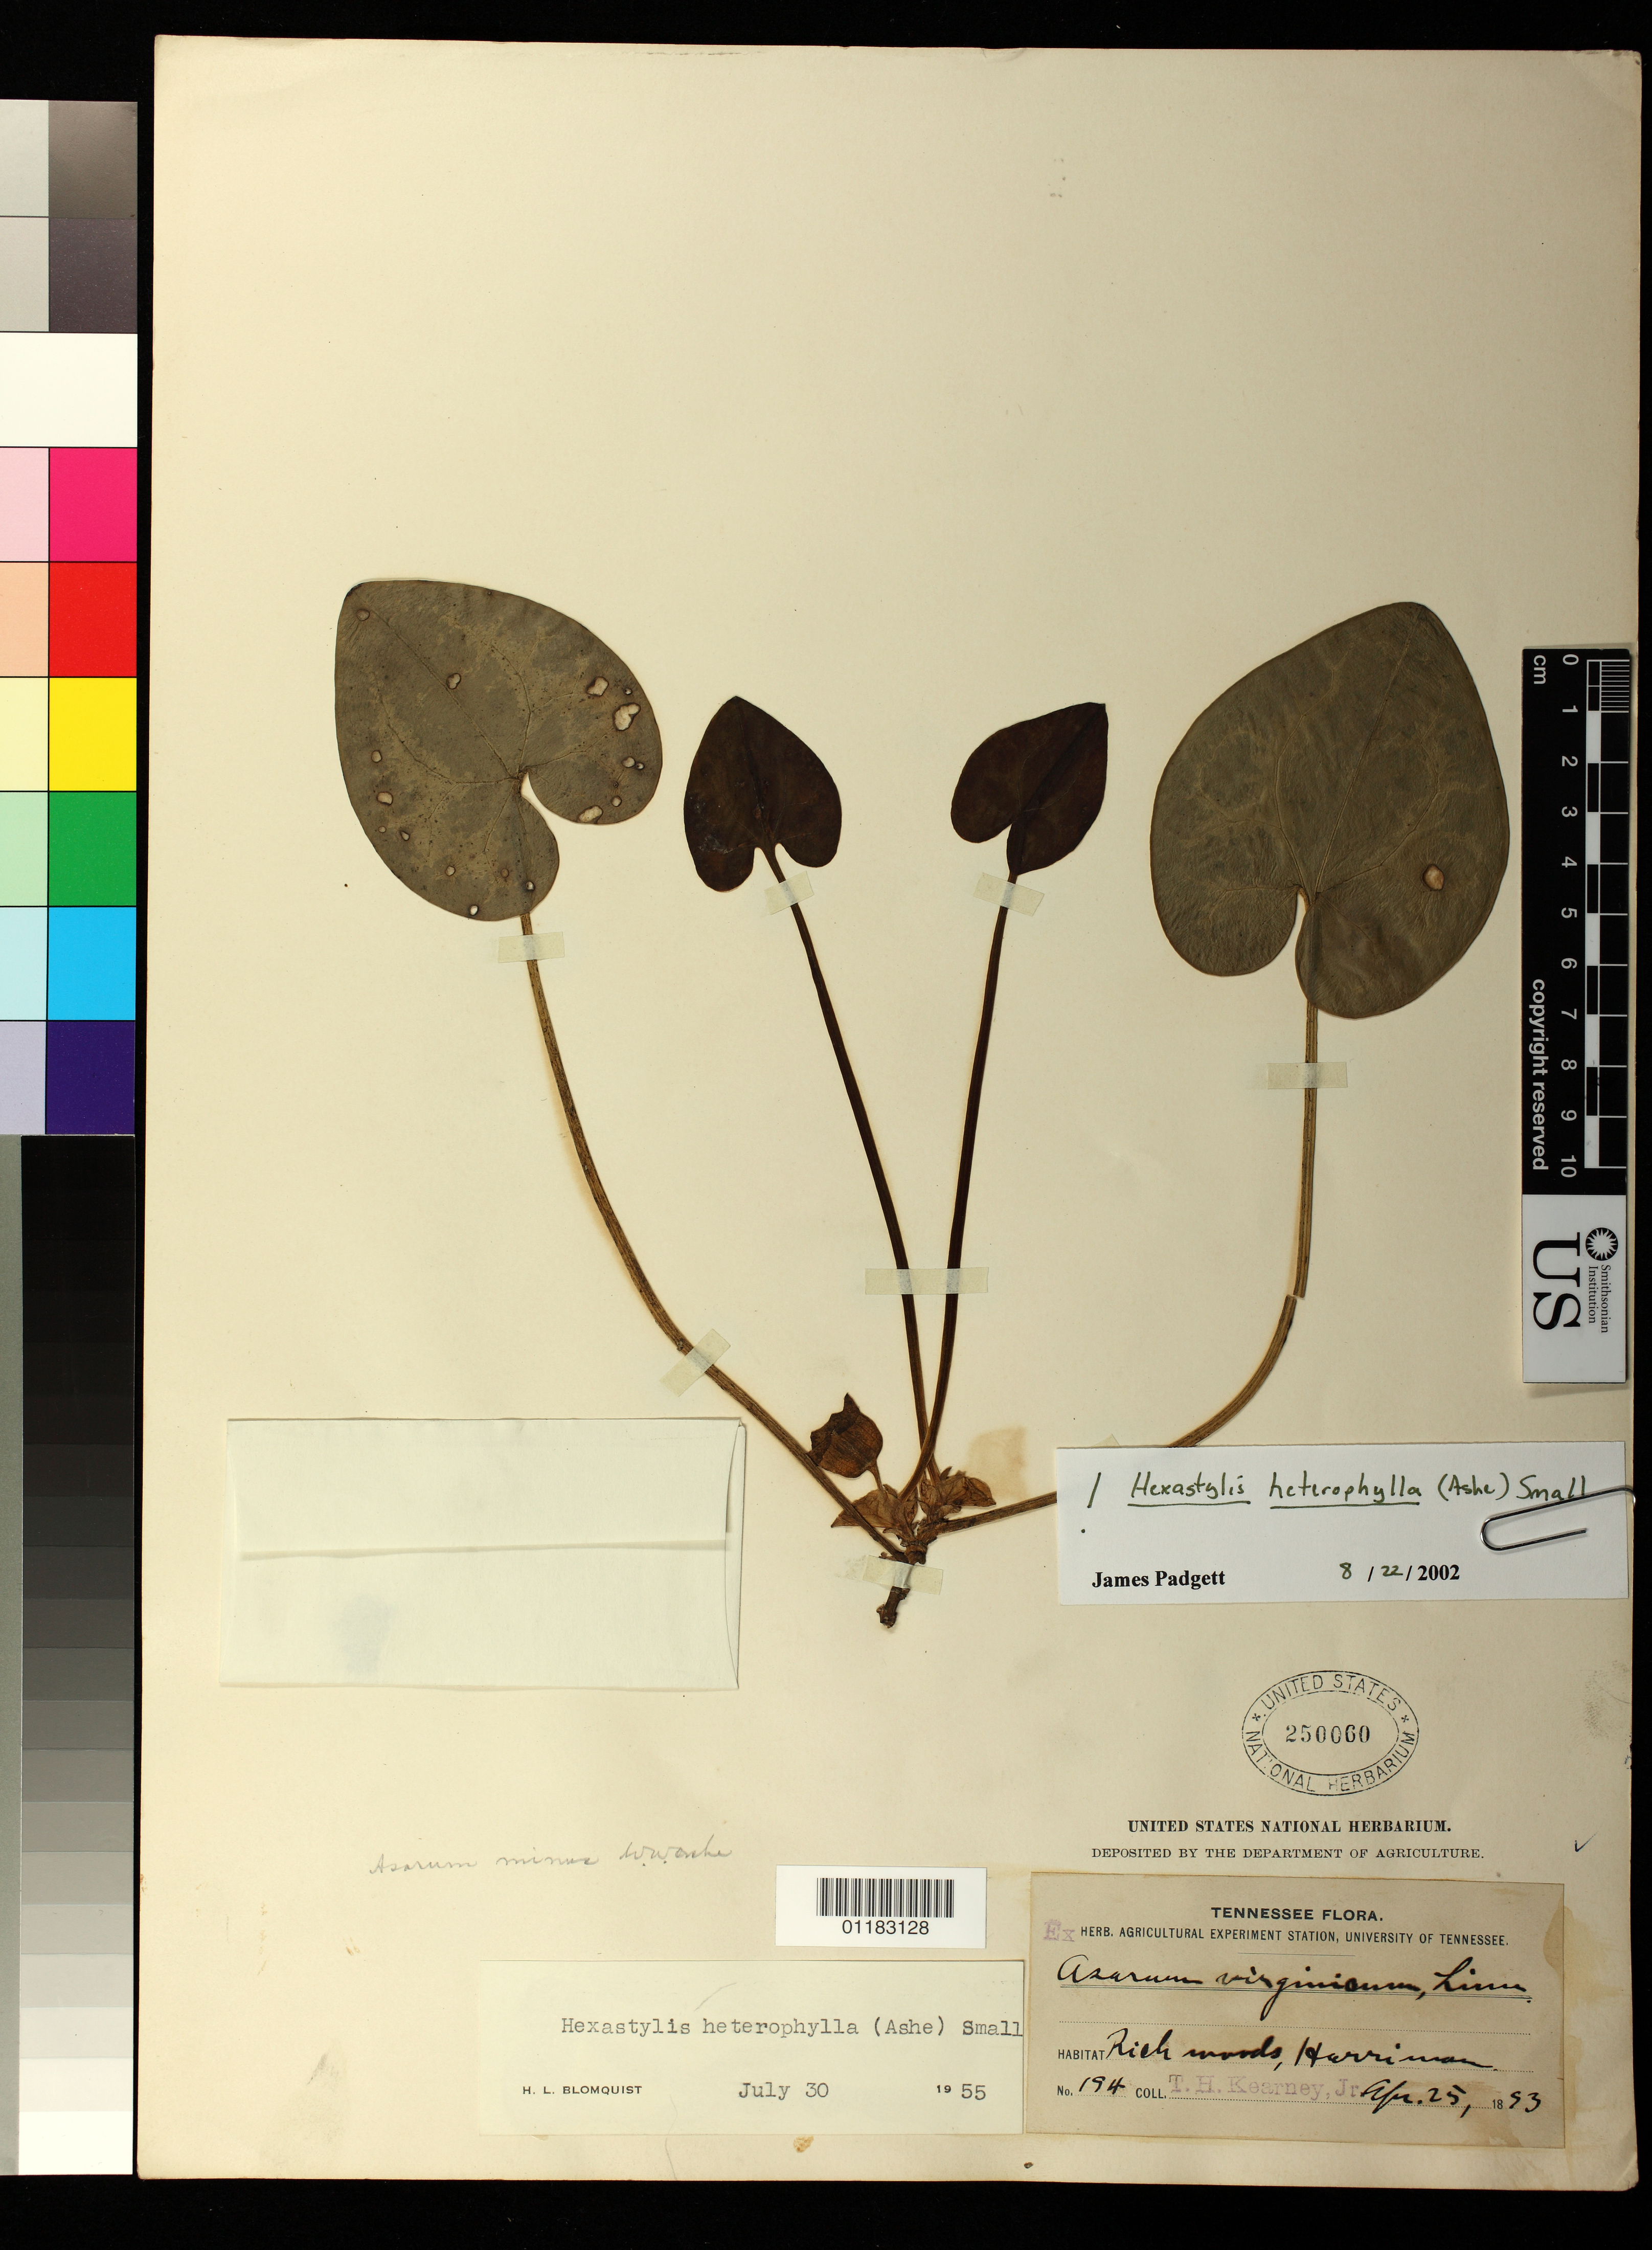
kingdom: Plantae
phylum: Tracheophyta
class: Magnoliopsida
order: Piperales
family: Aristolochiaceae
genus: Hexastylis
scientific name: Hexastylis virginica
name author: (L.) Small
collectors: T. H. Kearney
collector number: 194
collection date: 1893-04-25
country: United States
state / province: Tennessee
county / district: Roane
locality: Harriman, Roane County.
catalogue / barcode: US 250060